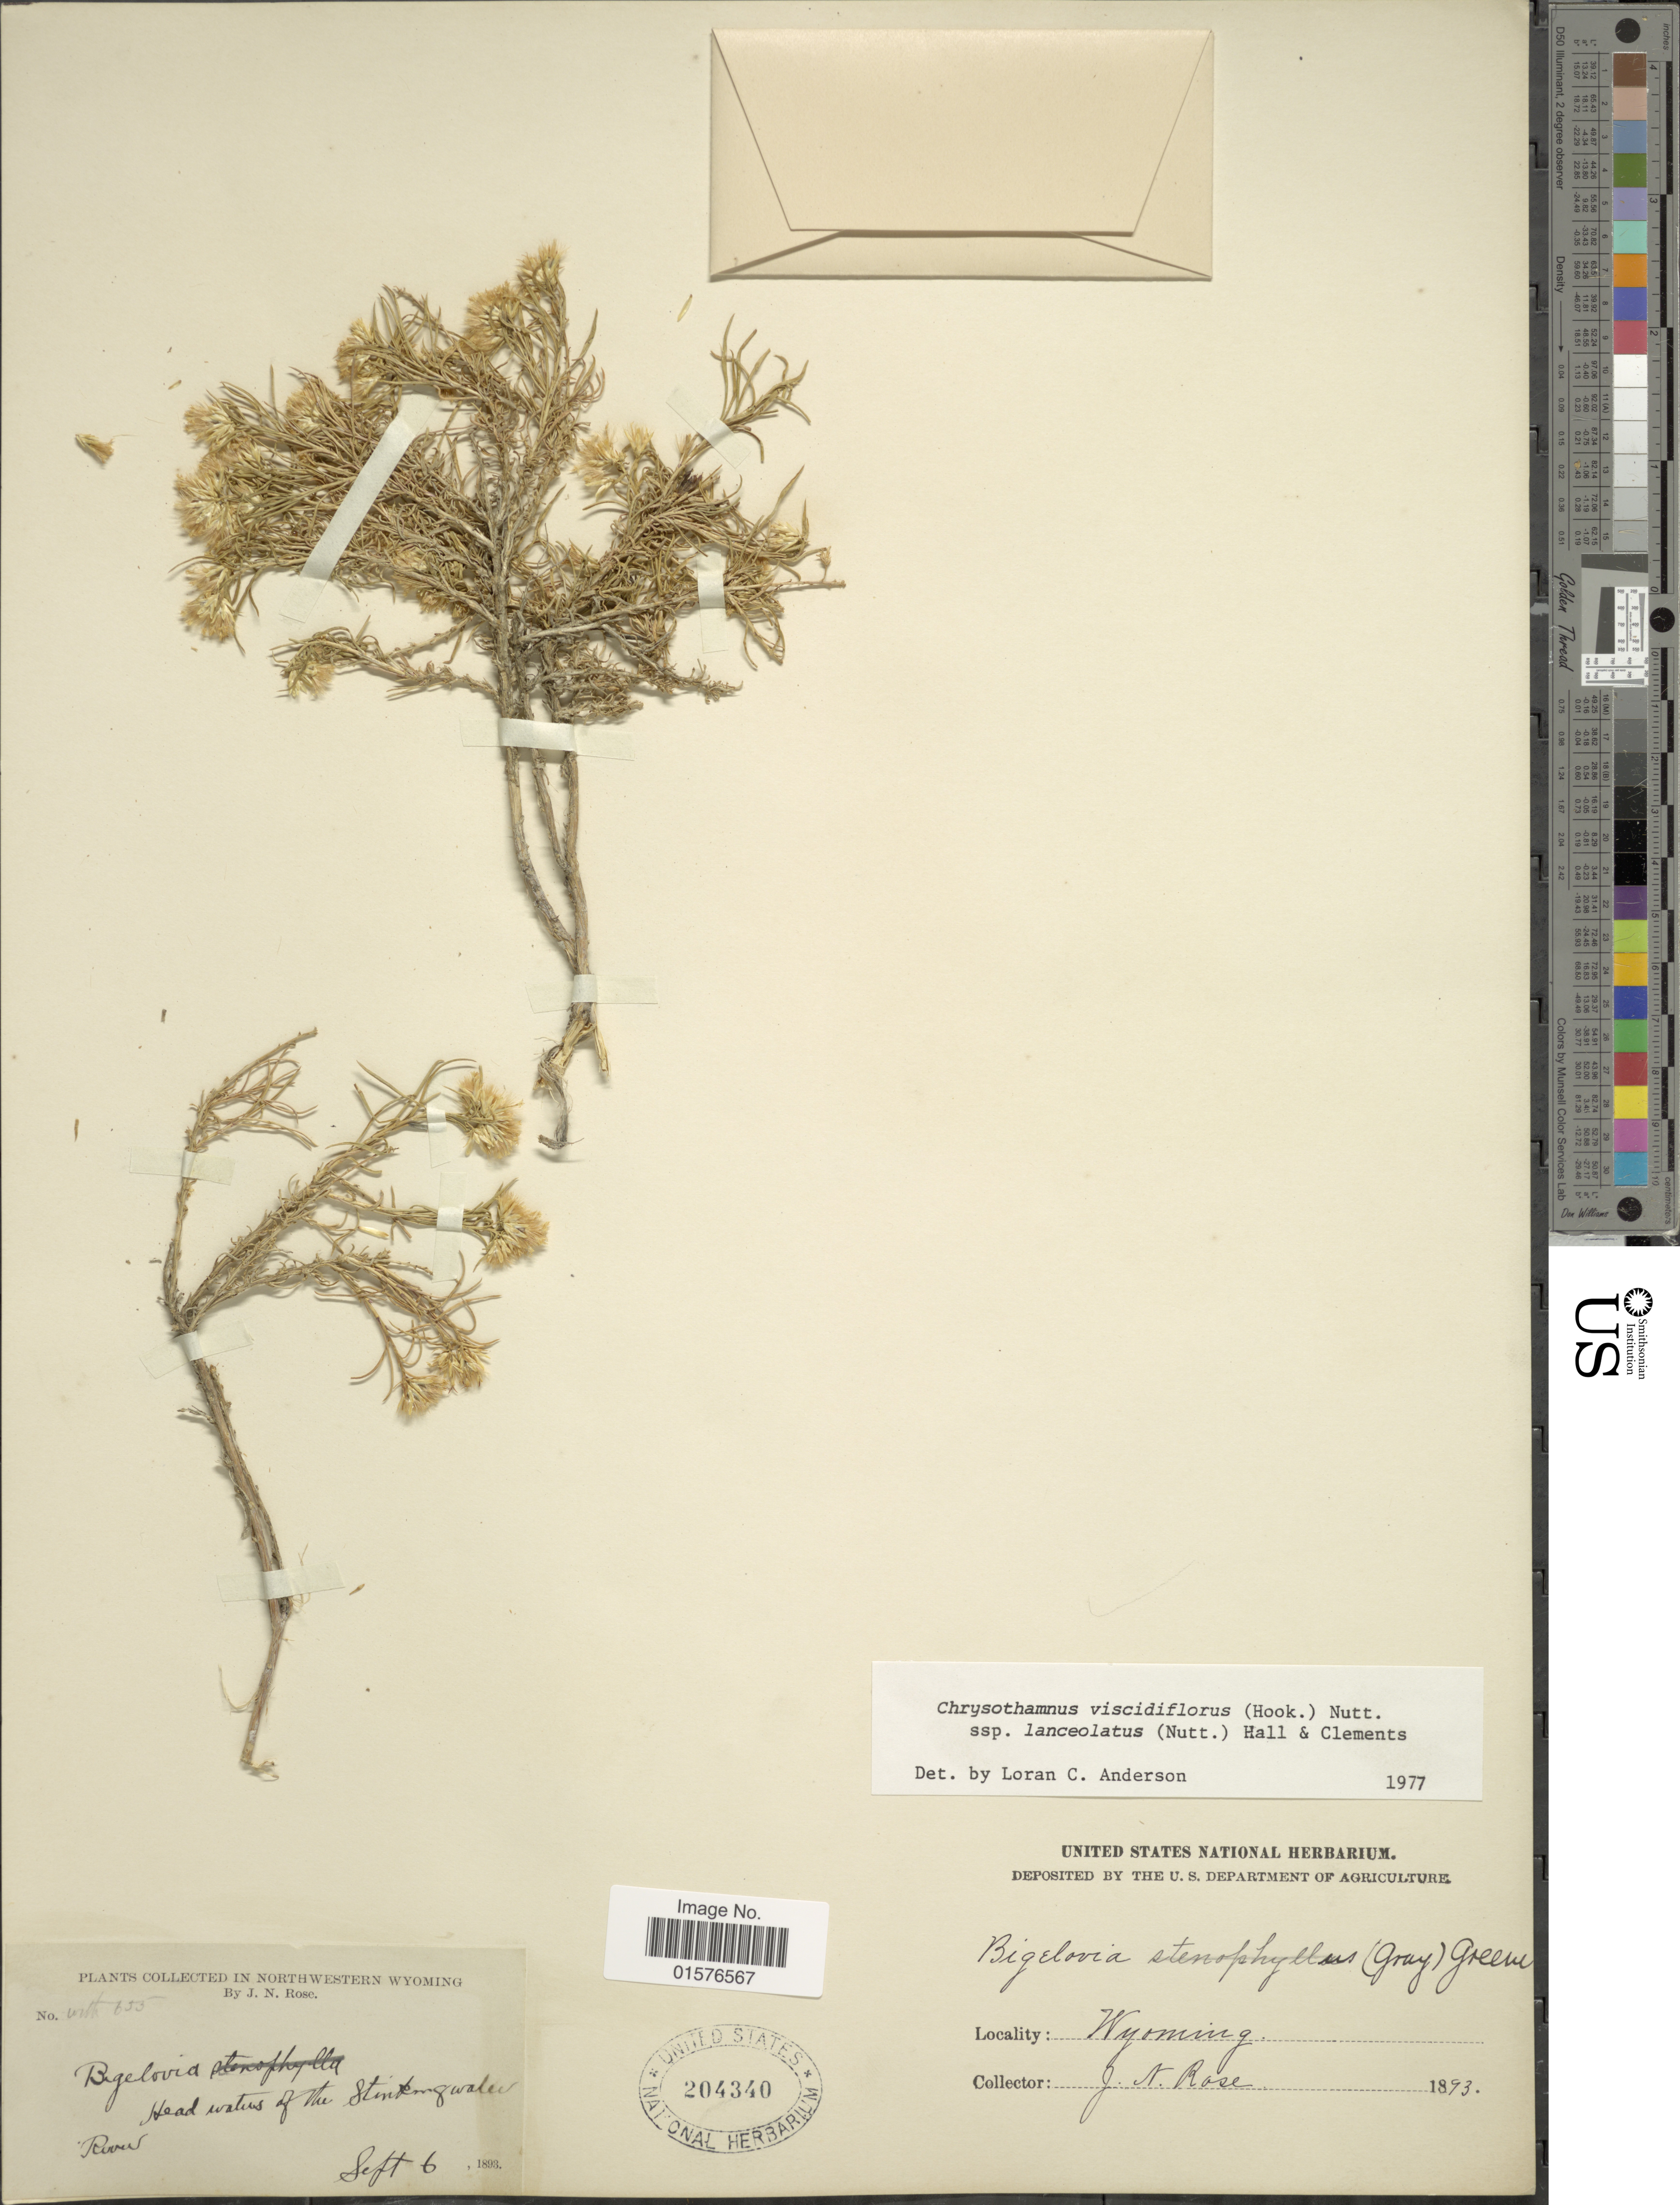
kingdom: Plantae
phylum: Tracheophyta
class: Magnoliopsida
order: Asterales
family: Asteraceae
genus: Chrysothamnus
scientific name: Chrysothamnus viscidiflorus subsp. lanceolatus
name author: (Nutt.) H.M. Hall & Clem.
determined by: Urbatsch, Lowell E., Curator (LSU), Louisiana State University (UNITED STATES)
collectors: J. N. Rose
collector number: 655*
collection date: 1893-09-06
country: United States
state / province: Wyoming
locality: Northwestern Wyoming, headwaters of the stinring water river.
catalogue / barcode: US 204340